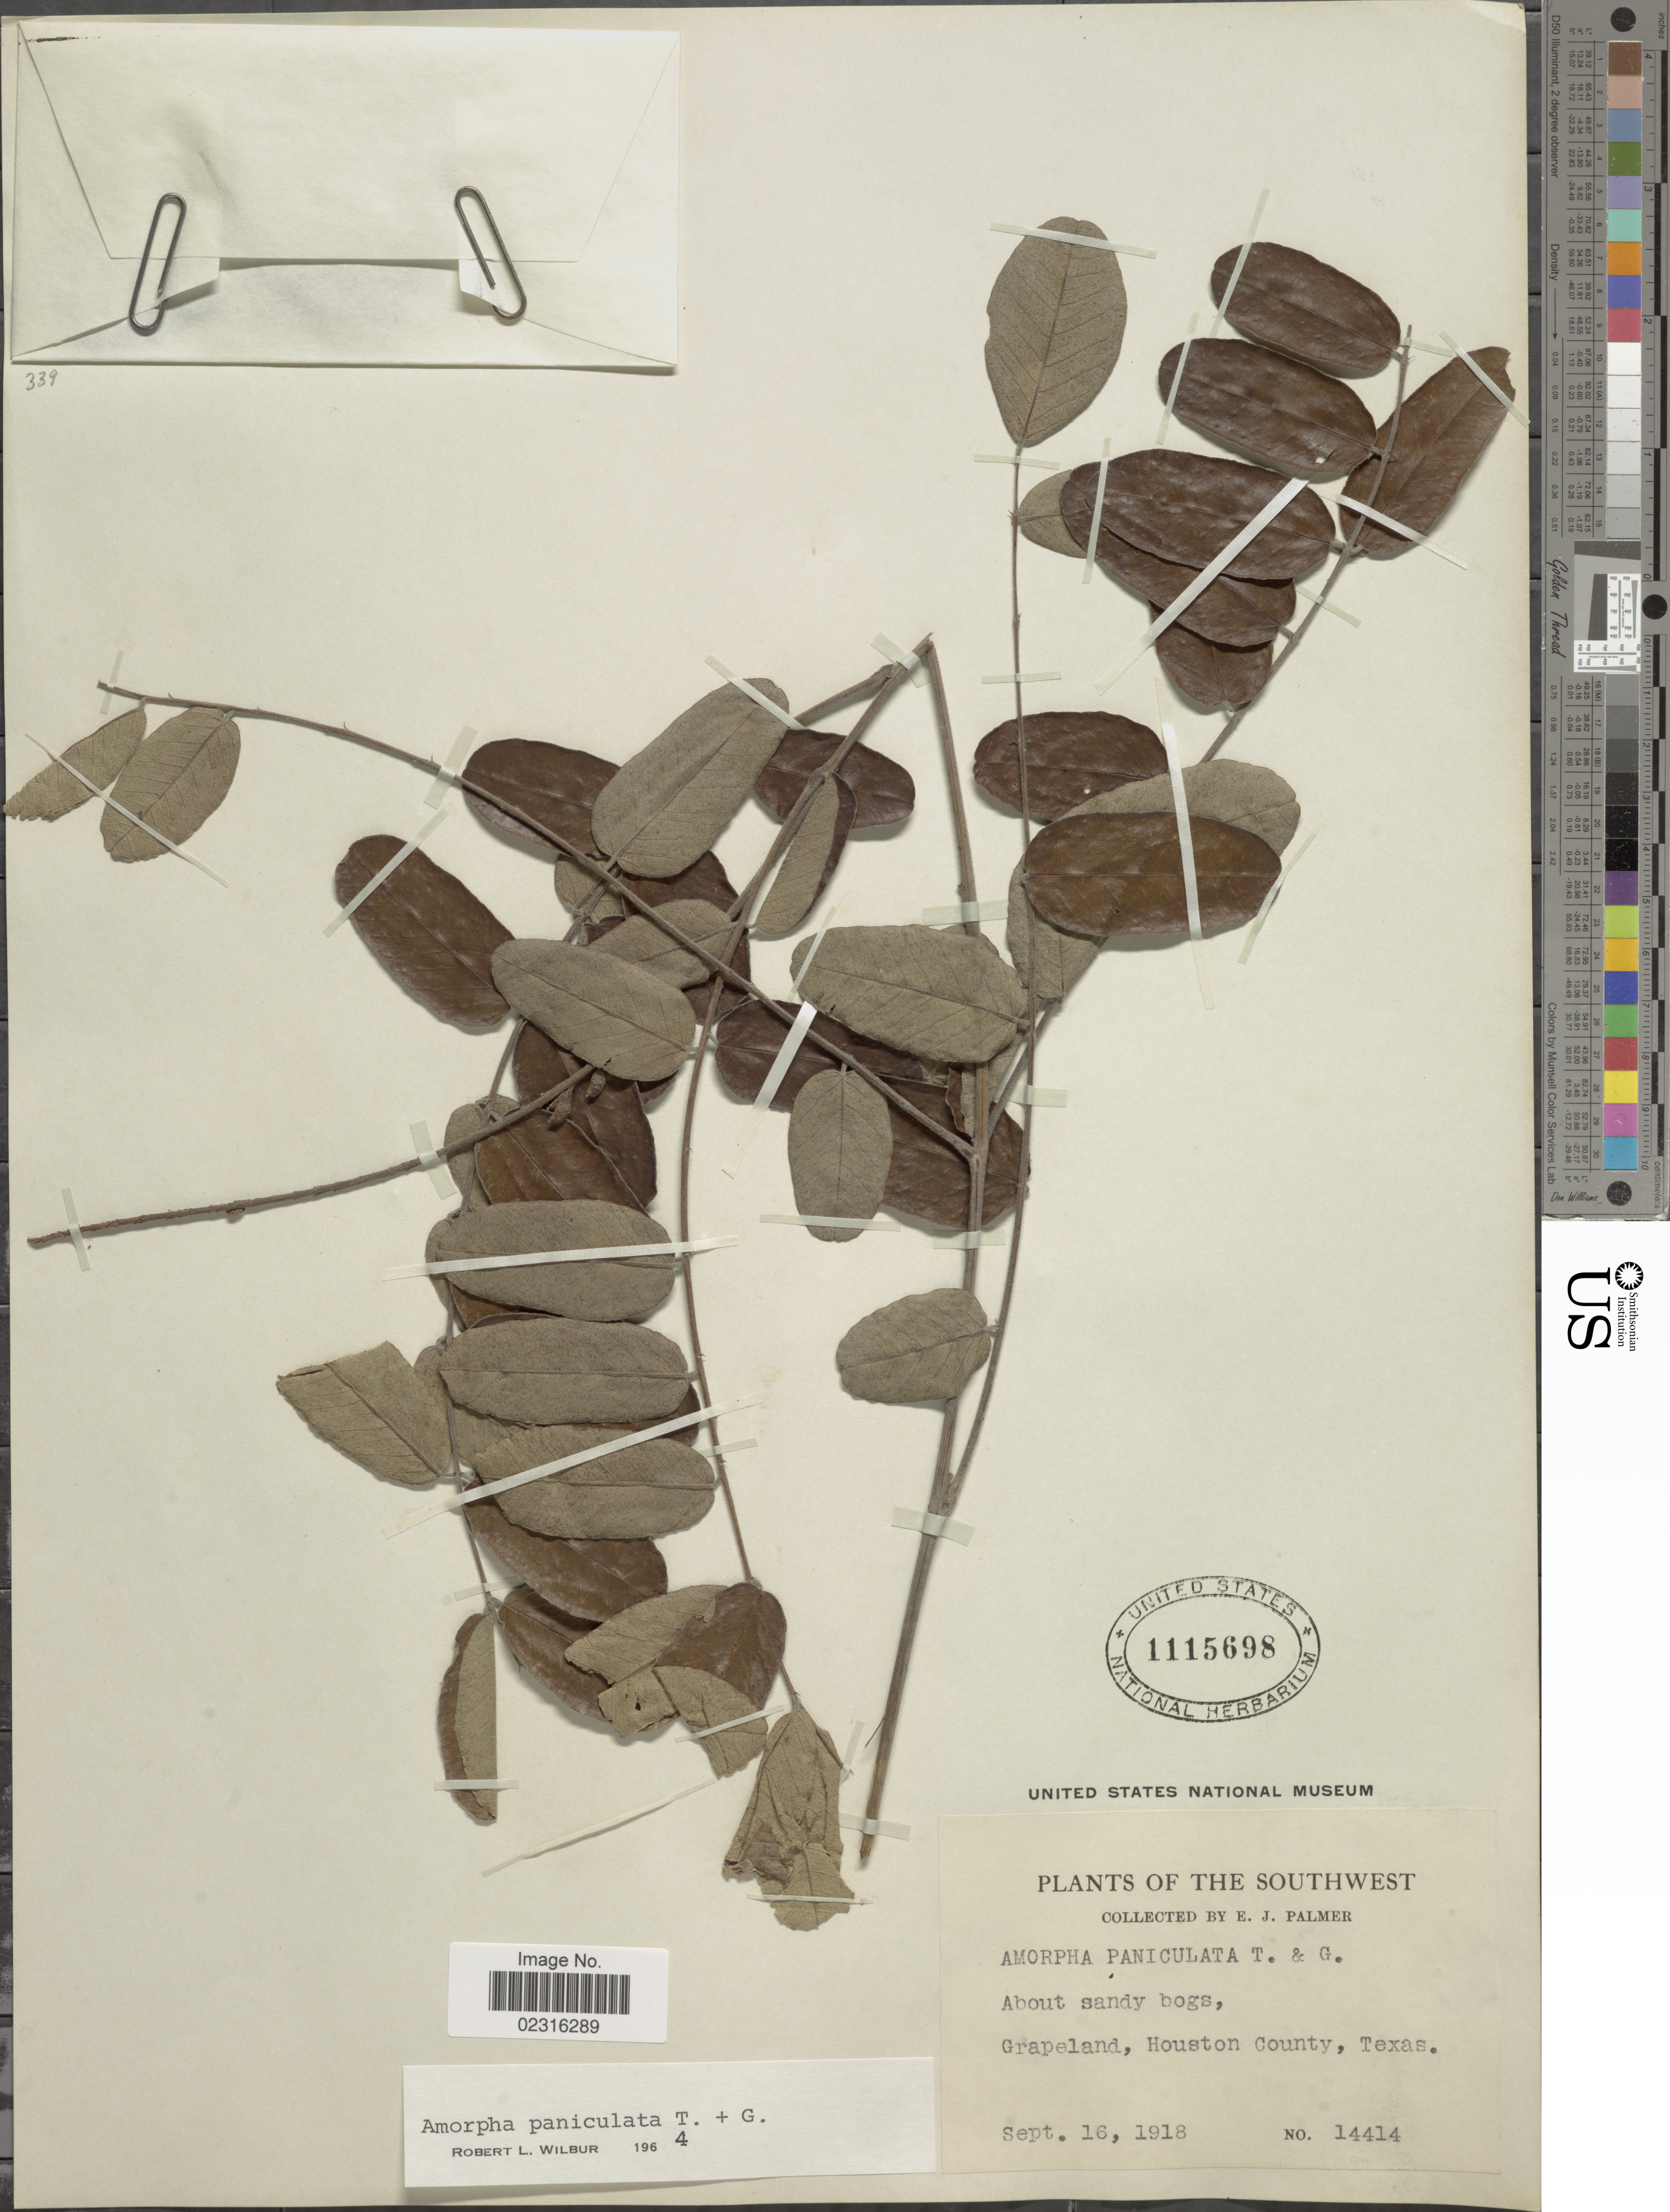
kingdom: Plantae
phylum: Tracheophyta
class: Magnoliopsida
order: Fabales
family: Fabaceae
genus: Amorpha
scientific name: Amorpha paniculata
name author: Torr. & A. Gray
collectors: E. J. Palmer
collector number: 14414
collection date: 1918-09-16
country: United States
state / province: Texas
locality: Grapeland, Houston County, Southwest.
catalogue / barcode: US 1115698